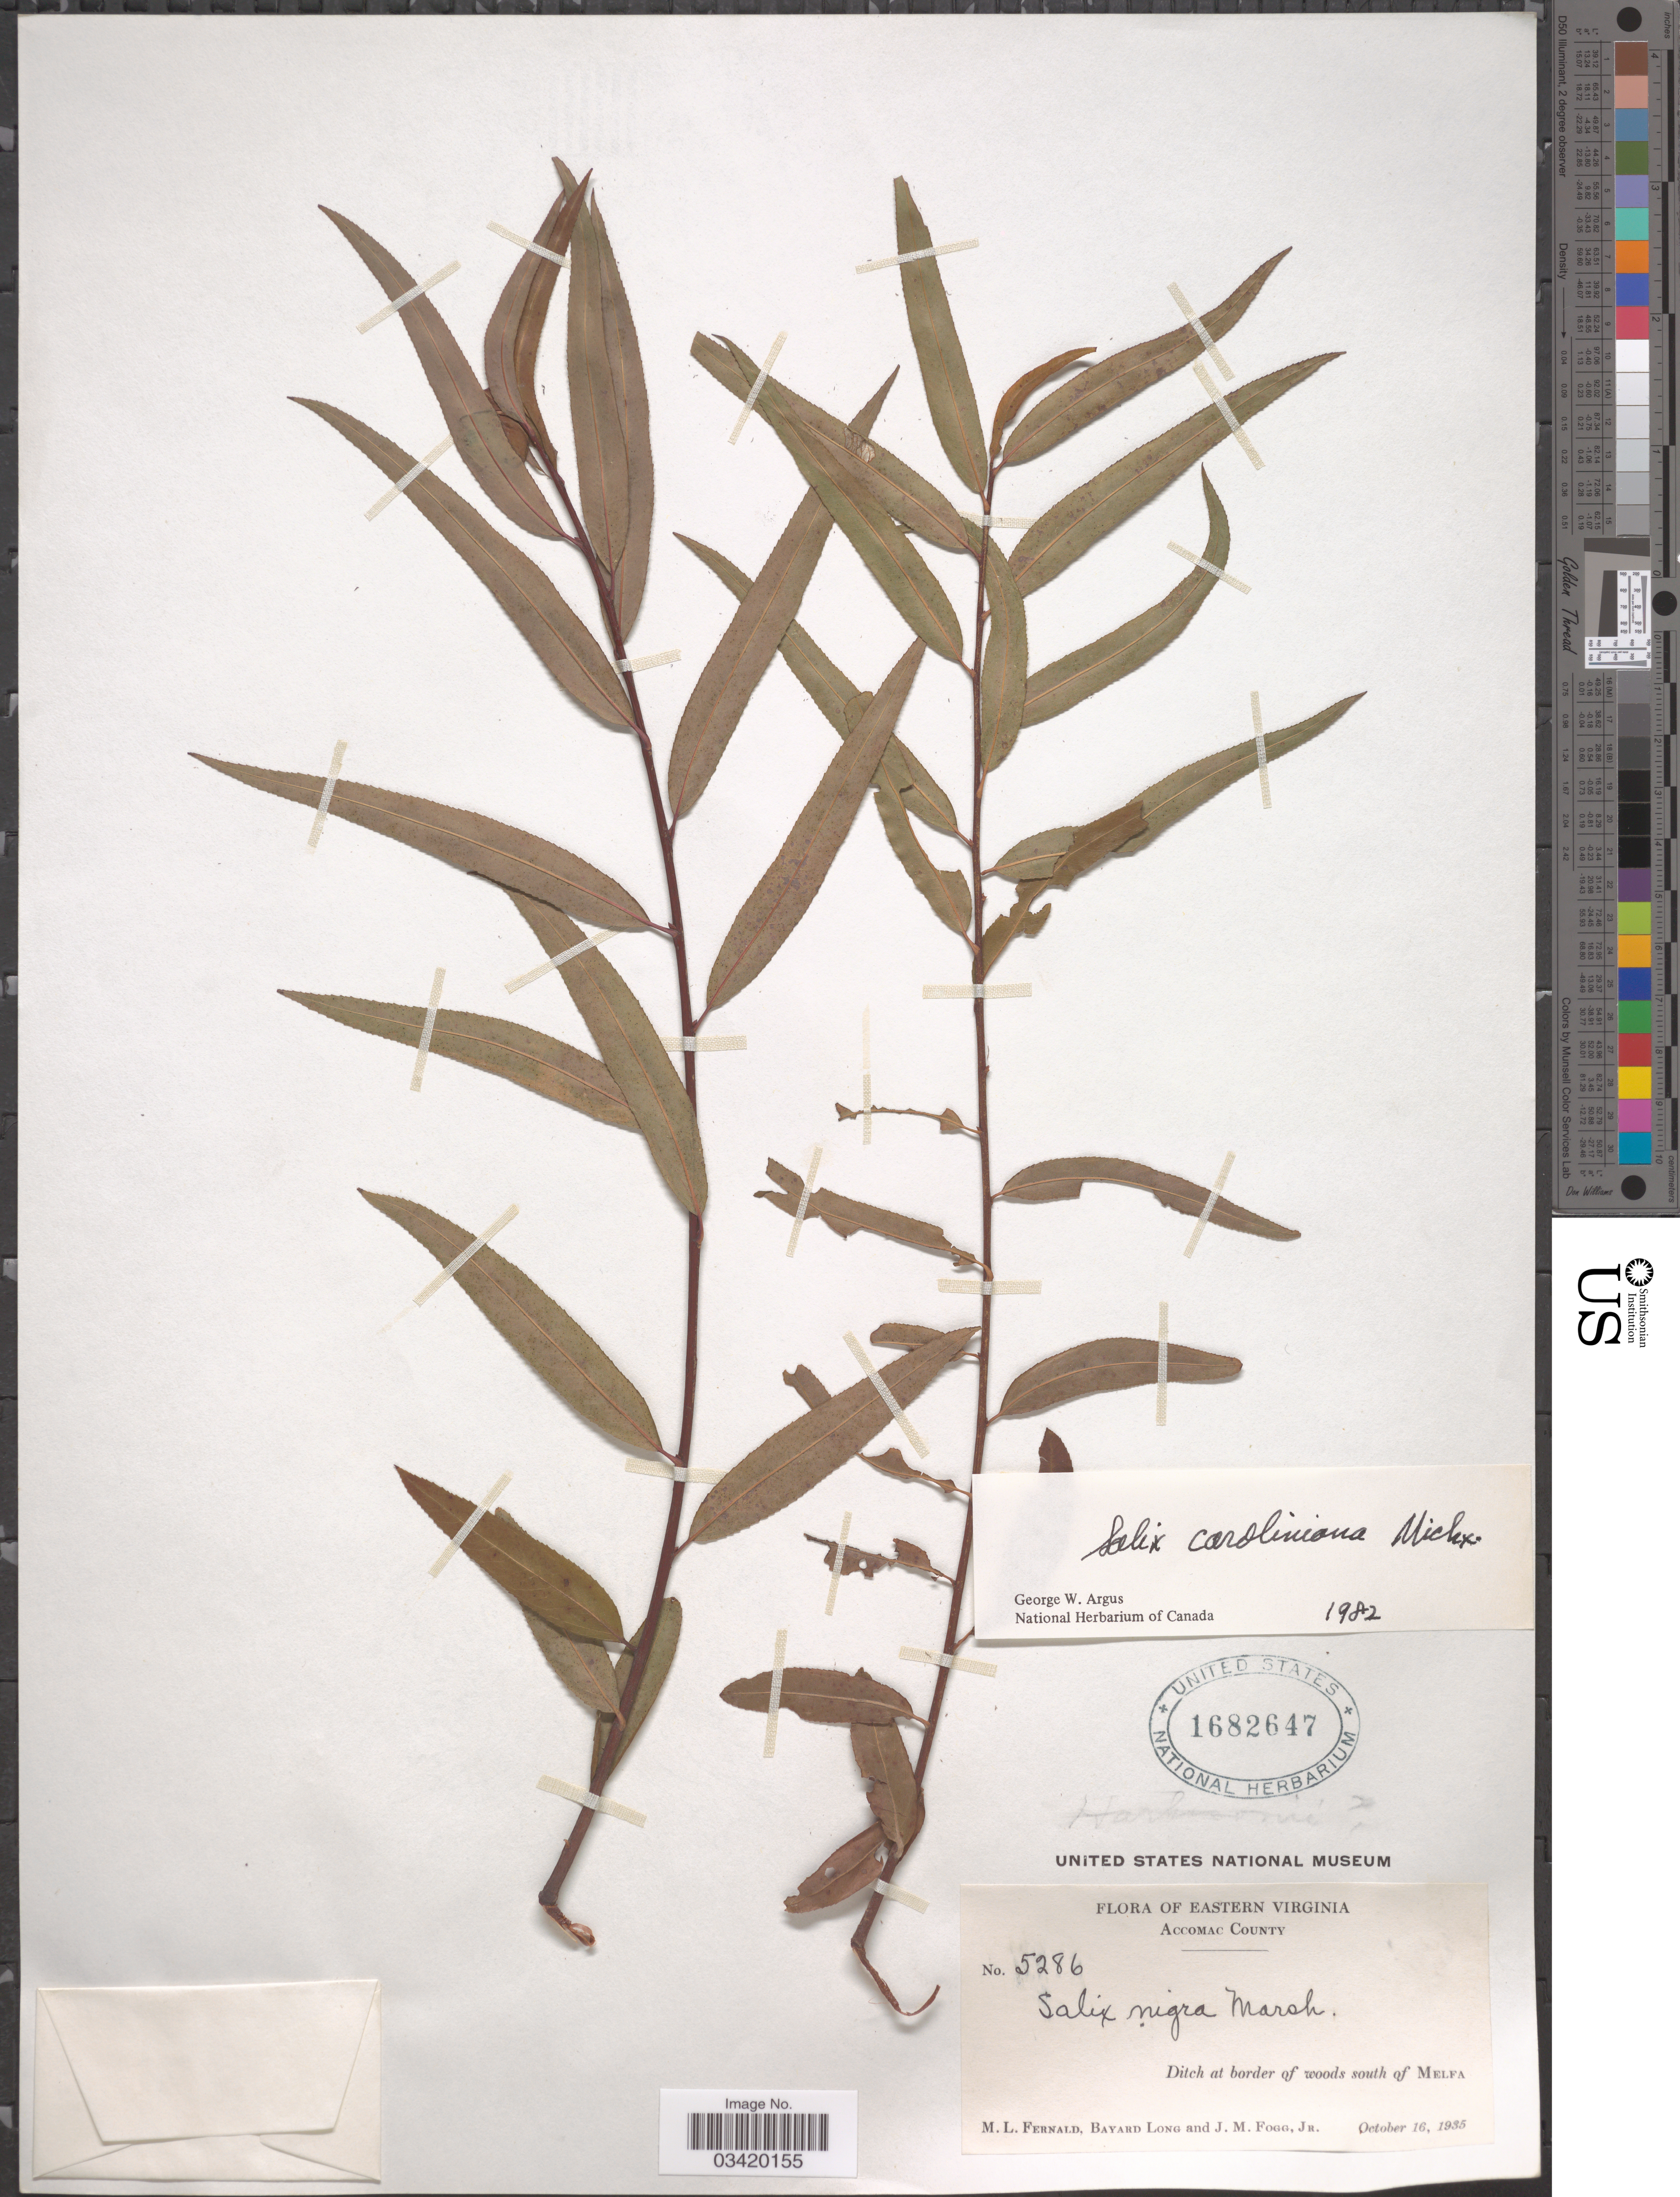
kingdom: Plantae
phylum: Tracheophyta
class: Magnoliopsida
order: Malpighiales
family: Salicaceae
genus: Salix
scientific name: Salix caroliniana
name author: Michx.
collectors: M. L. Fernald, B. Long & J. Fogg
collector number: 5286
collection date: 1935-10-16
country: United States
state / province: Virginia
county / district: Accomack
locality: Eastern Virginia. Accomac County. Ditch at border of woods south of Melfa.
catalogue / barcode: US 1682647